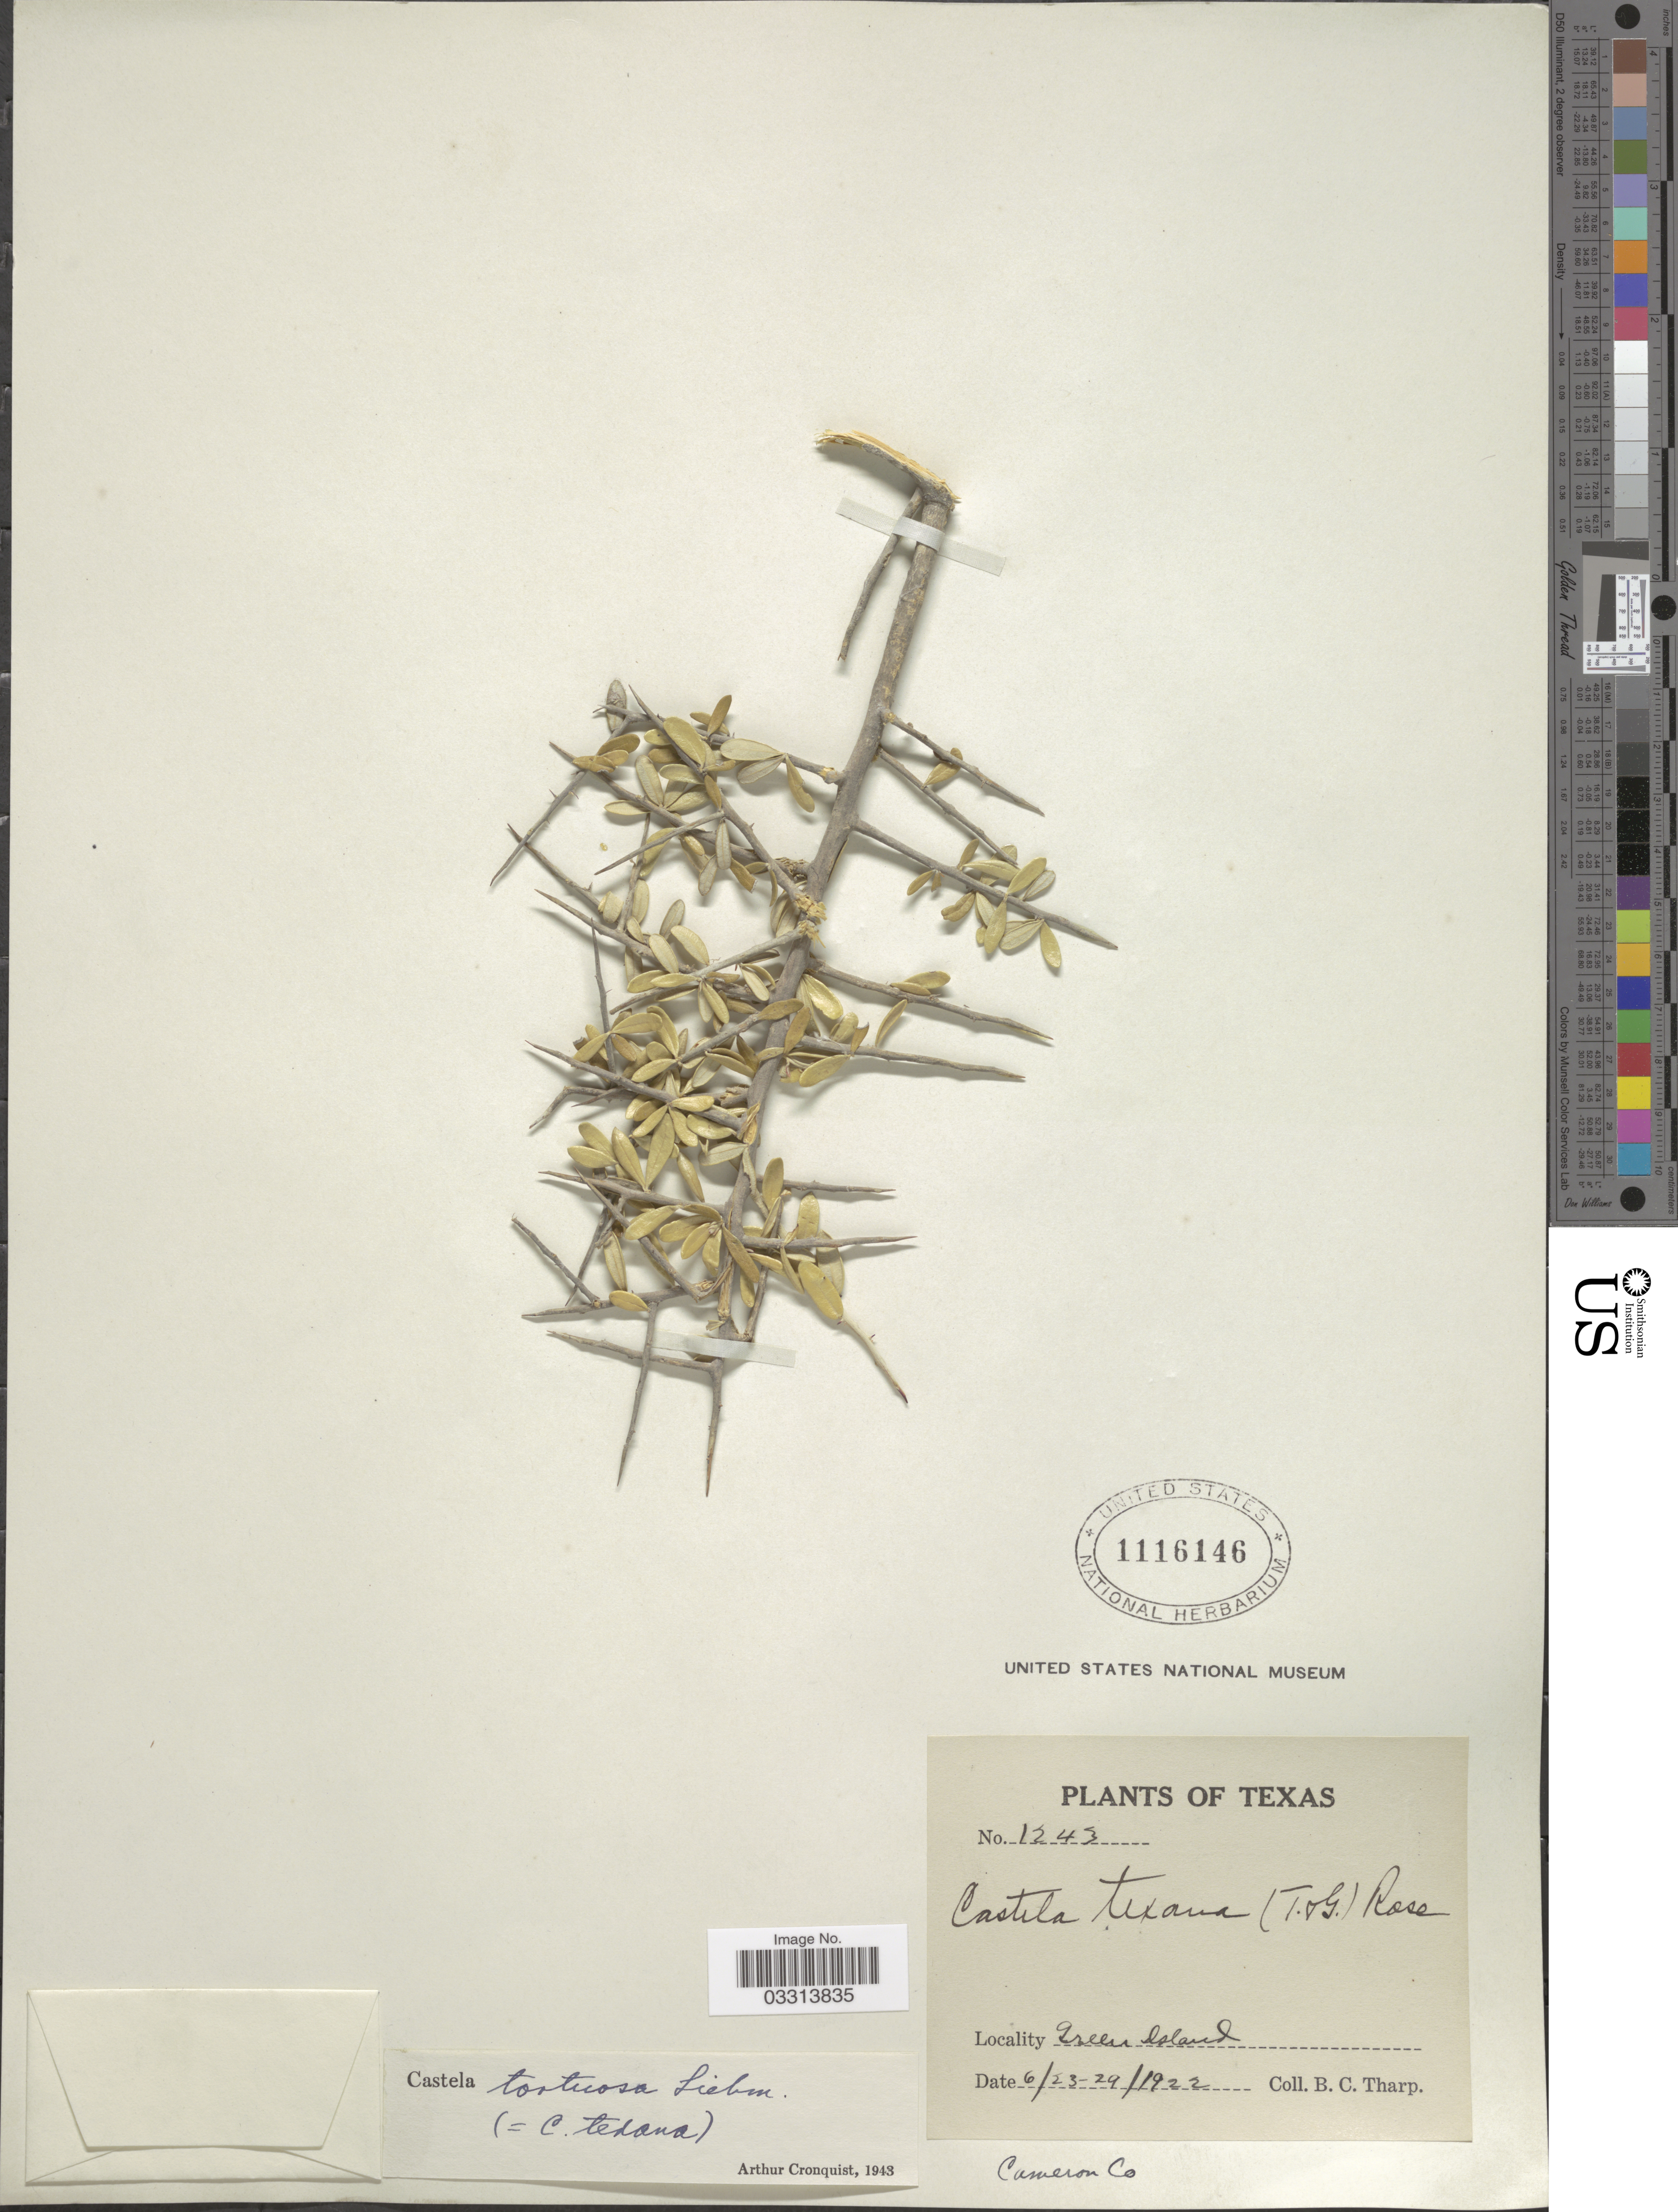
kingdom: Plantae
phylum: Tracheophyta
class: Magnoliopsida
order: Sapindales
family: Simaroubaceae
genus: Castela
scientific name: Castela tortuosa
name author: Liebm.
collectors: B. C. Tharp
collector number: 1243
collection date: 1922-06-23/1922-06-29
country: United States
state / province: Texas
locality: Green Island, Cameron Co.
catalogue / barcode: US 1116146